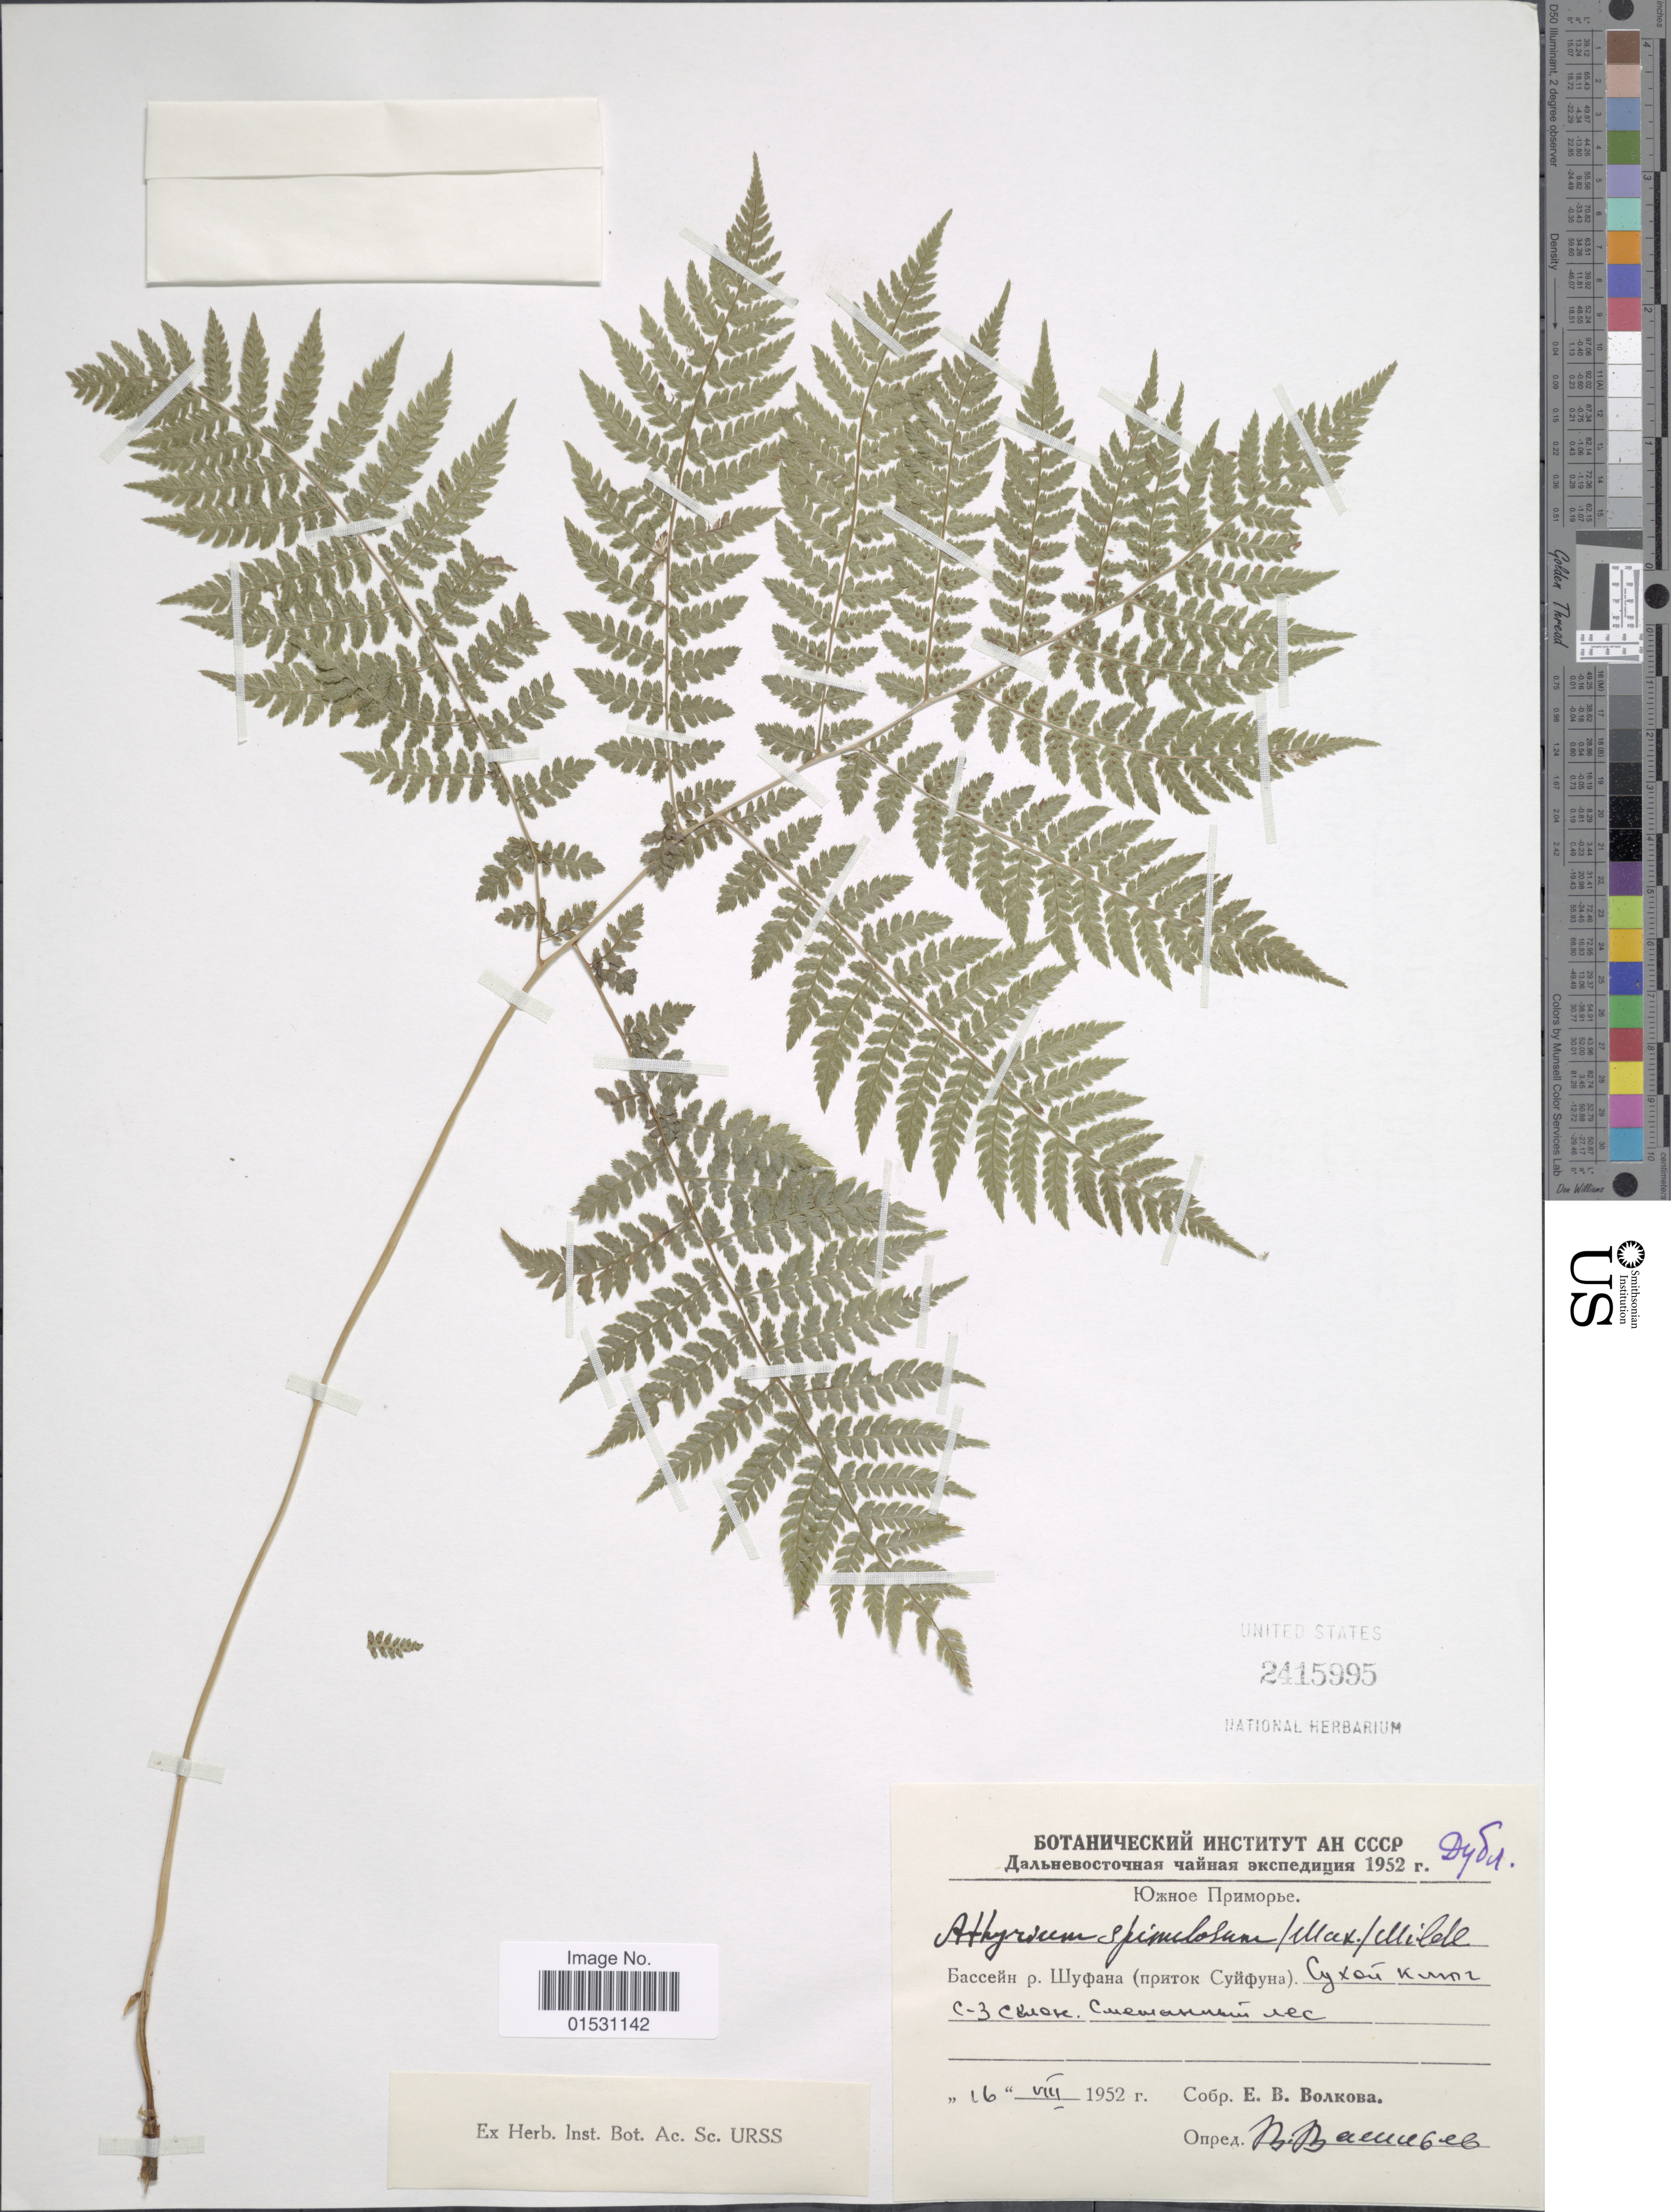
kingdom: Plantae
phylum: Tracheophyta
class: Polypodiopsida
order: Polypodiales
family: Athyriaceae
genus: Athyrium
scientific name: Athyrium spinulosum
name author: (Maxim.) Milde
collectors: E. V. Volkova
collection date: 1952-08-16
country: Russian Federation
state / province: Primorsky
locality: Basin of river Shufan (inflow of Suifun)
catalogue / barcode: US 2415995